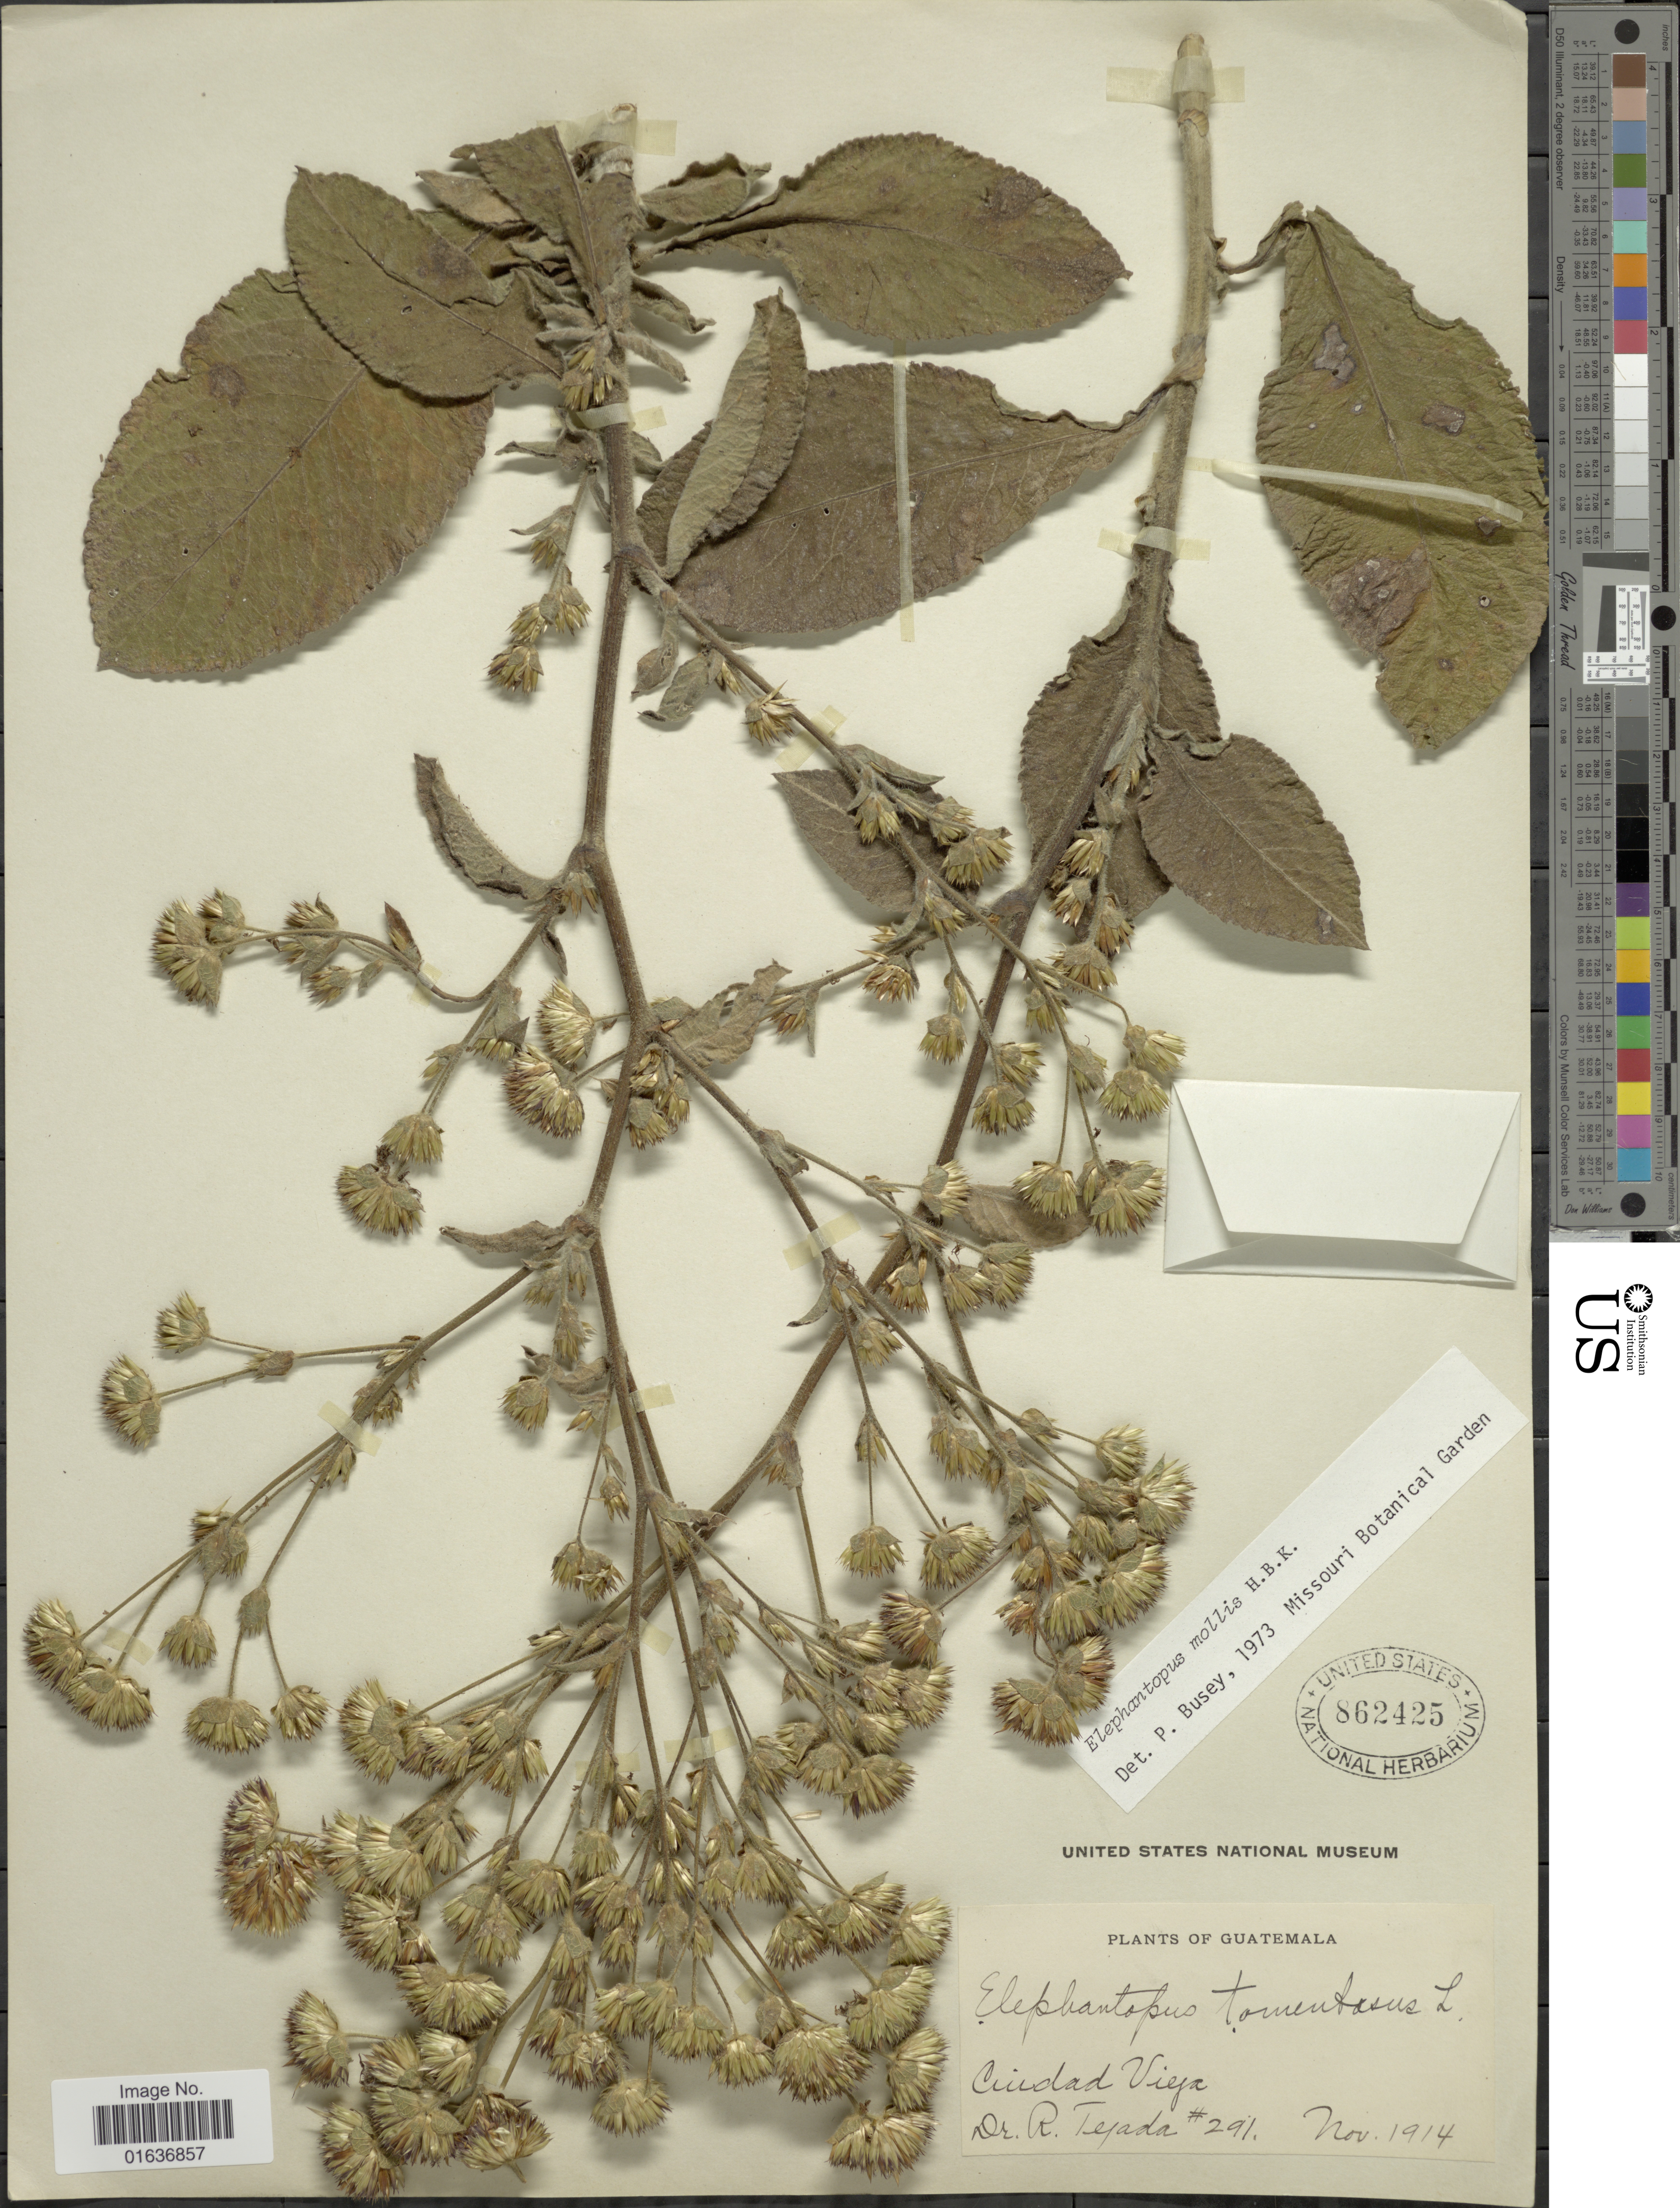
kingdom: Plantae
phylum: Tracheophyta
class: Magnoliopsida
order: Asterales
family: Asteraceae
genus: Elephantopus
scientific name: Elephantopus mollis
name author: Kunth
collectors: R. Tejada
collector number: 291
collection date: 1914-11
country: Guatemala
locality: Ciudad Vieja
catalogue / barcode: US 862425